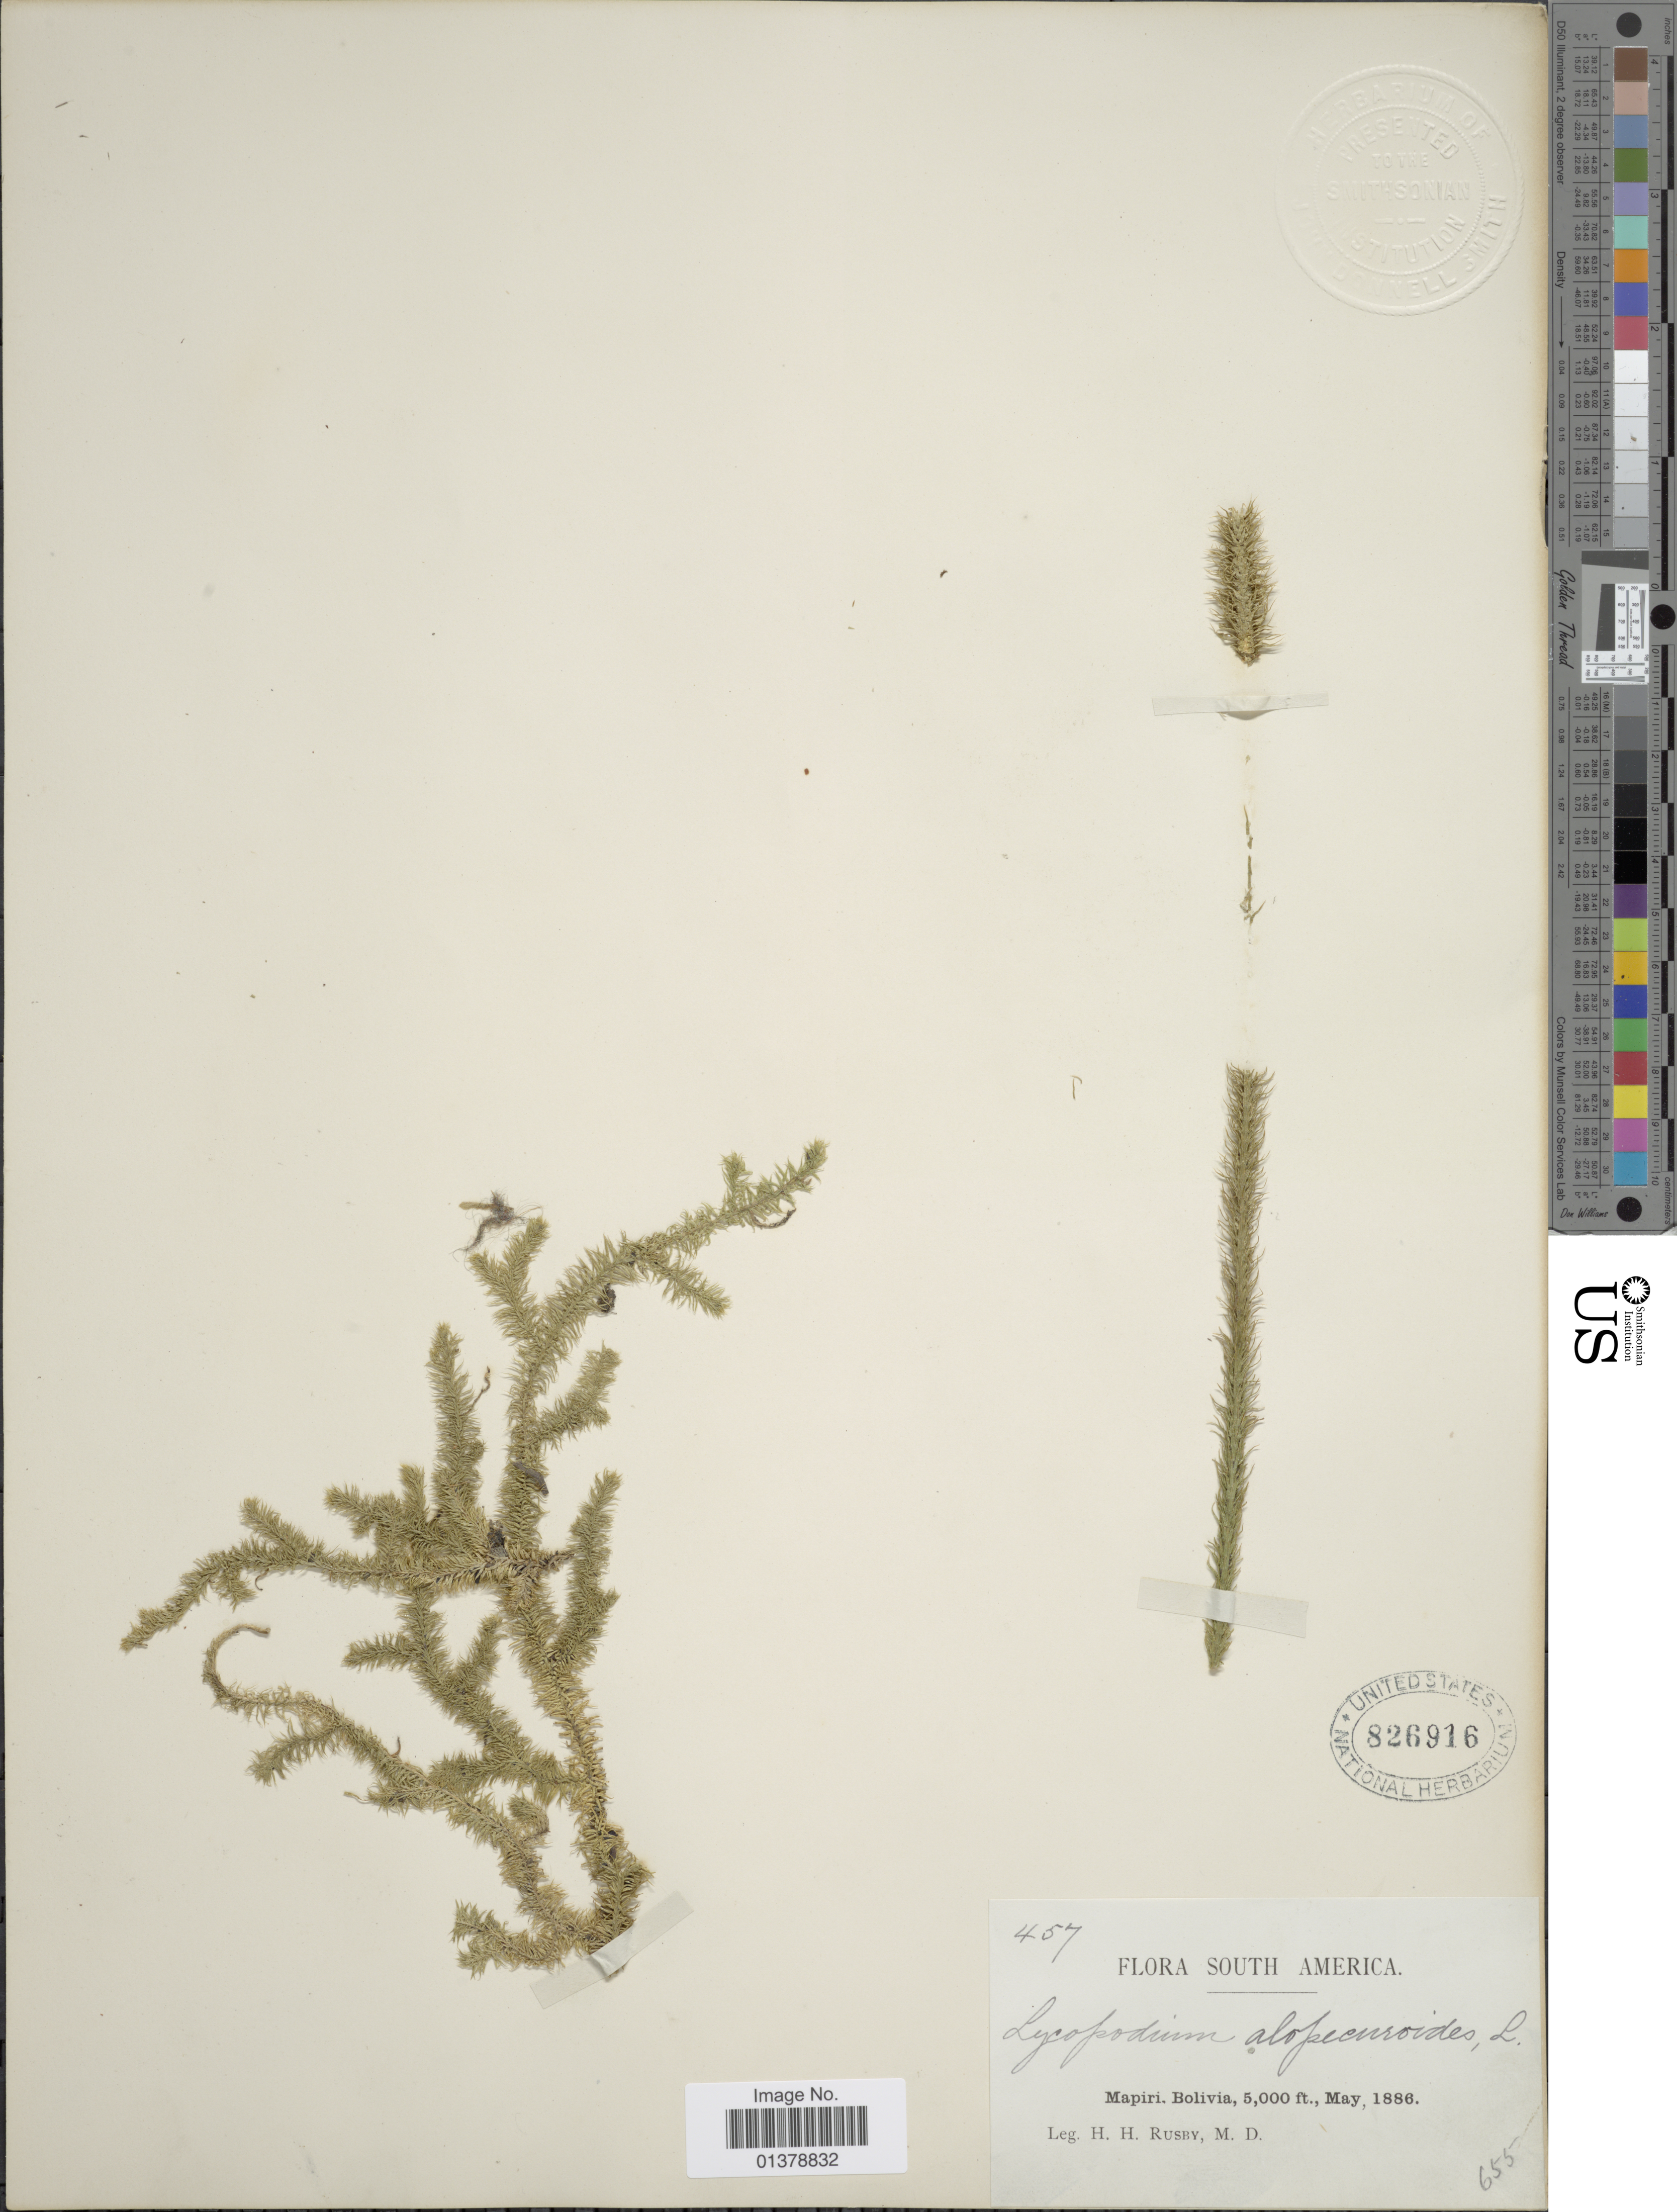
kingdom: Plantae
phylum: Tracheophyta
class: Lycopodiopsida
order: Lycopodiales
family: Lycopodiaceae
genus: Lycopodiella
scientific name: Lycopodiella alopecuroides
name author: (L.) Cranfill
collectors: H. H. Rusby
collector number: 457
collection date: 1886-05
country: Bolivia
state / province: La Páz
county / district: Larecaja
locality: Mapiri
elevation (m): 1524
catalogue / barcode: US 826916